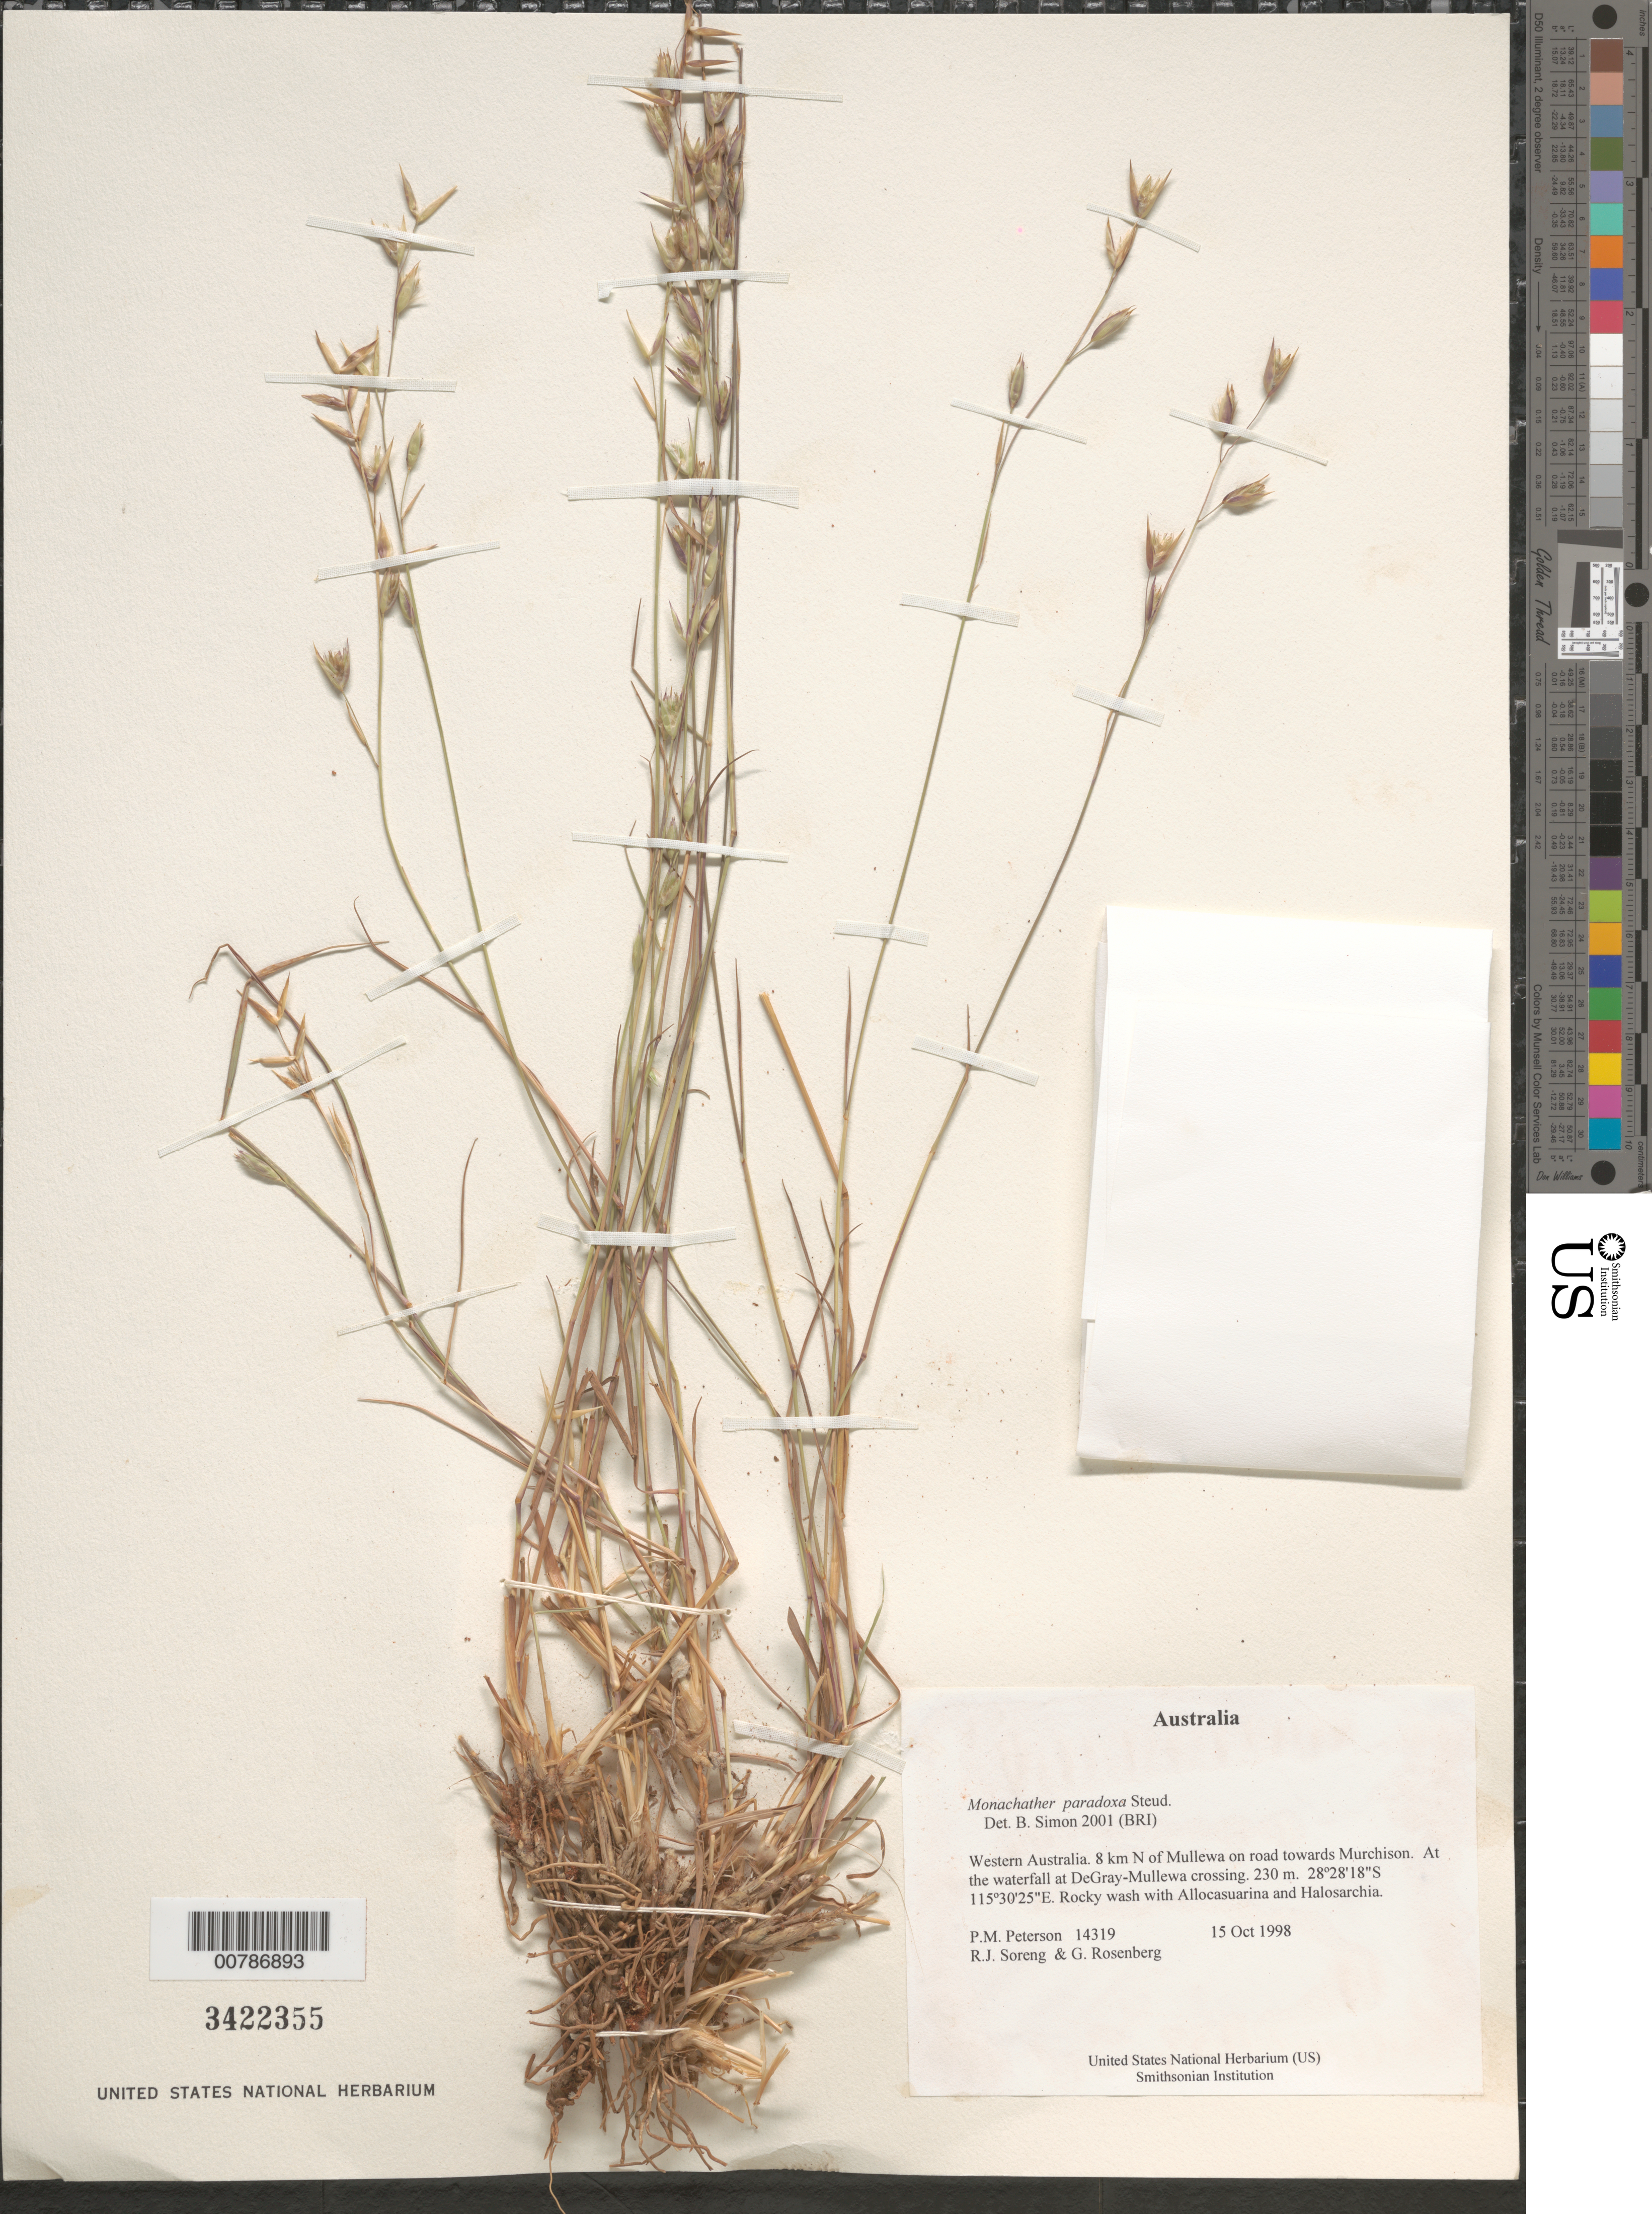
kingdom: Plantae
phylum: Tracheophyta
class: Liliopsida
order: Poales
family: Poaceae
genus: Monachather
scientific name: Monachather paradoxa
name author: Steud.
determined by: Simon, B.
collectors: P. M. Peterson, R. J. Soreng & G. Rosenberg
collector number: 14319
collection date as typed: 15 Oct 1998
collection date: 1998-10-15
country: Australia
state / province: Western Australia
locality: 8 km N of Mullewa on road towards Murchison. At the waterfall at DeGray-Mullewa crossing.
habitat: Rocky wash with Allocasuarina and Halosarchia.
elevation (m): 230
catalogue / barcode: US 3422355